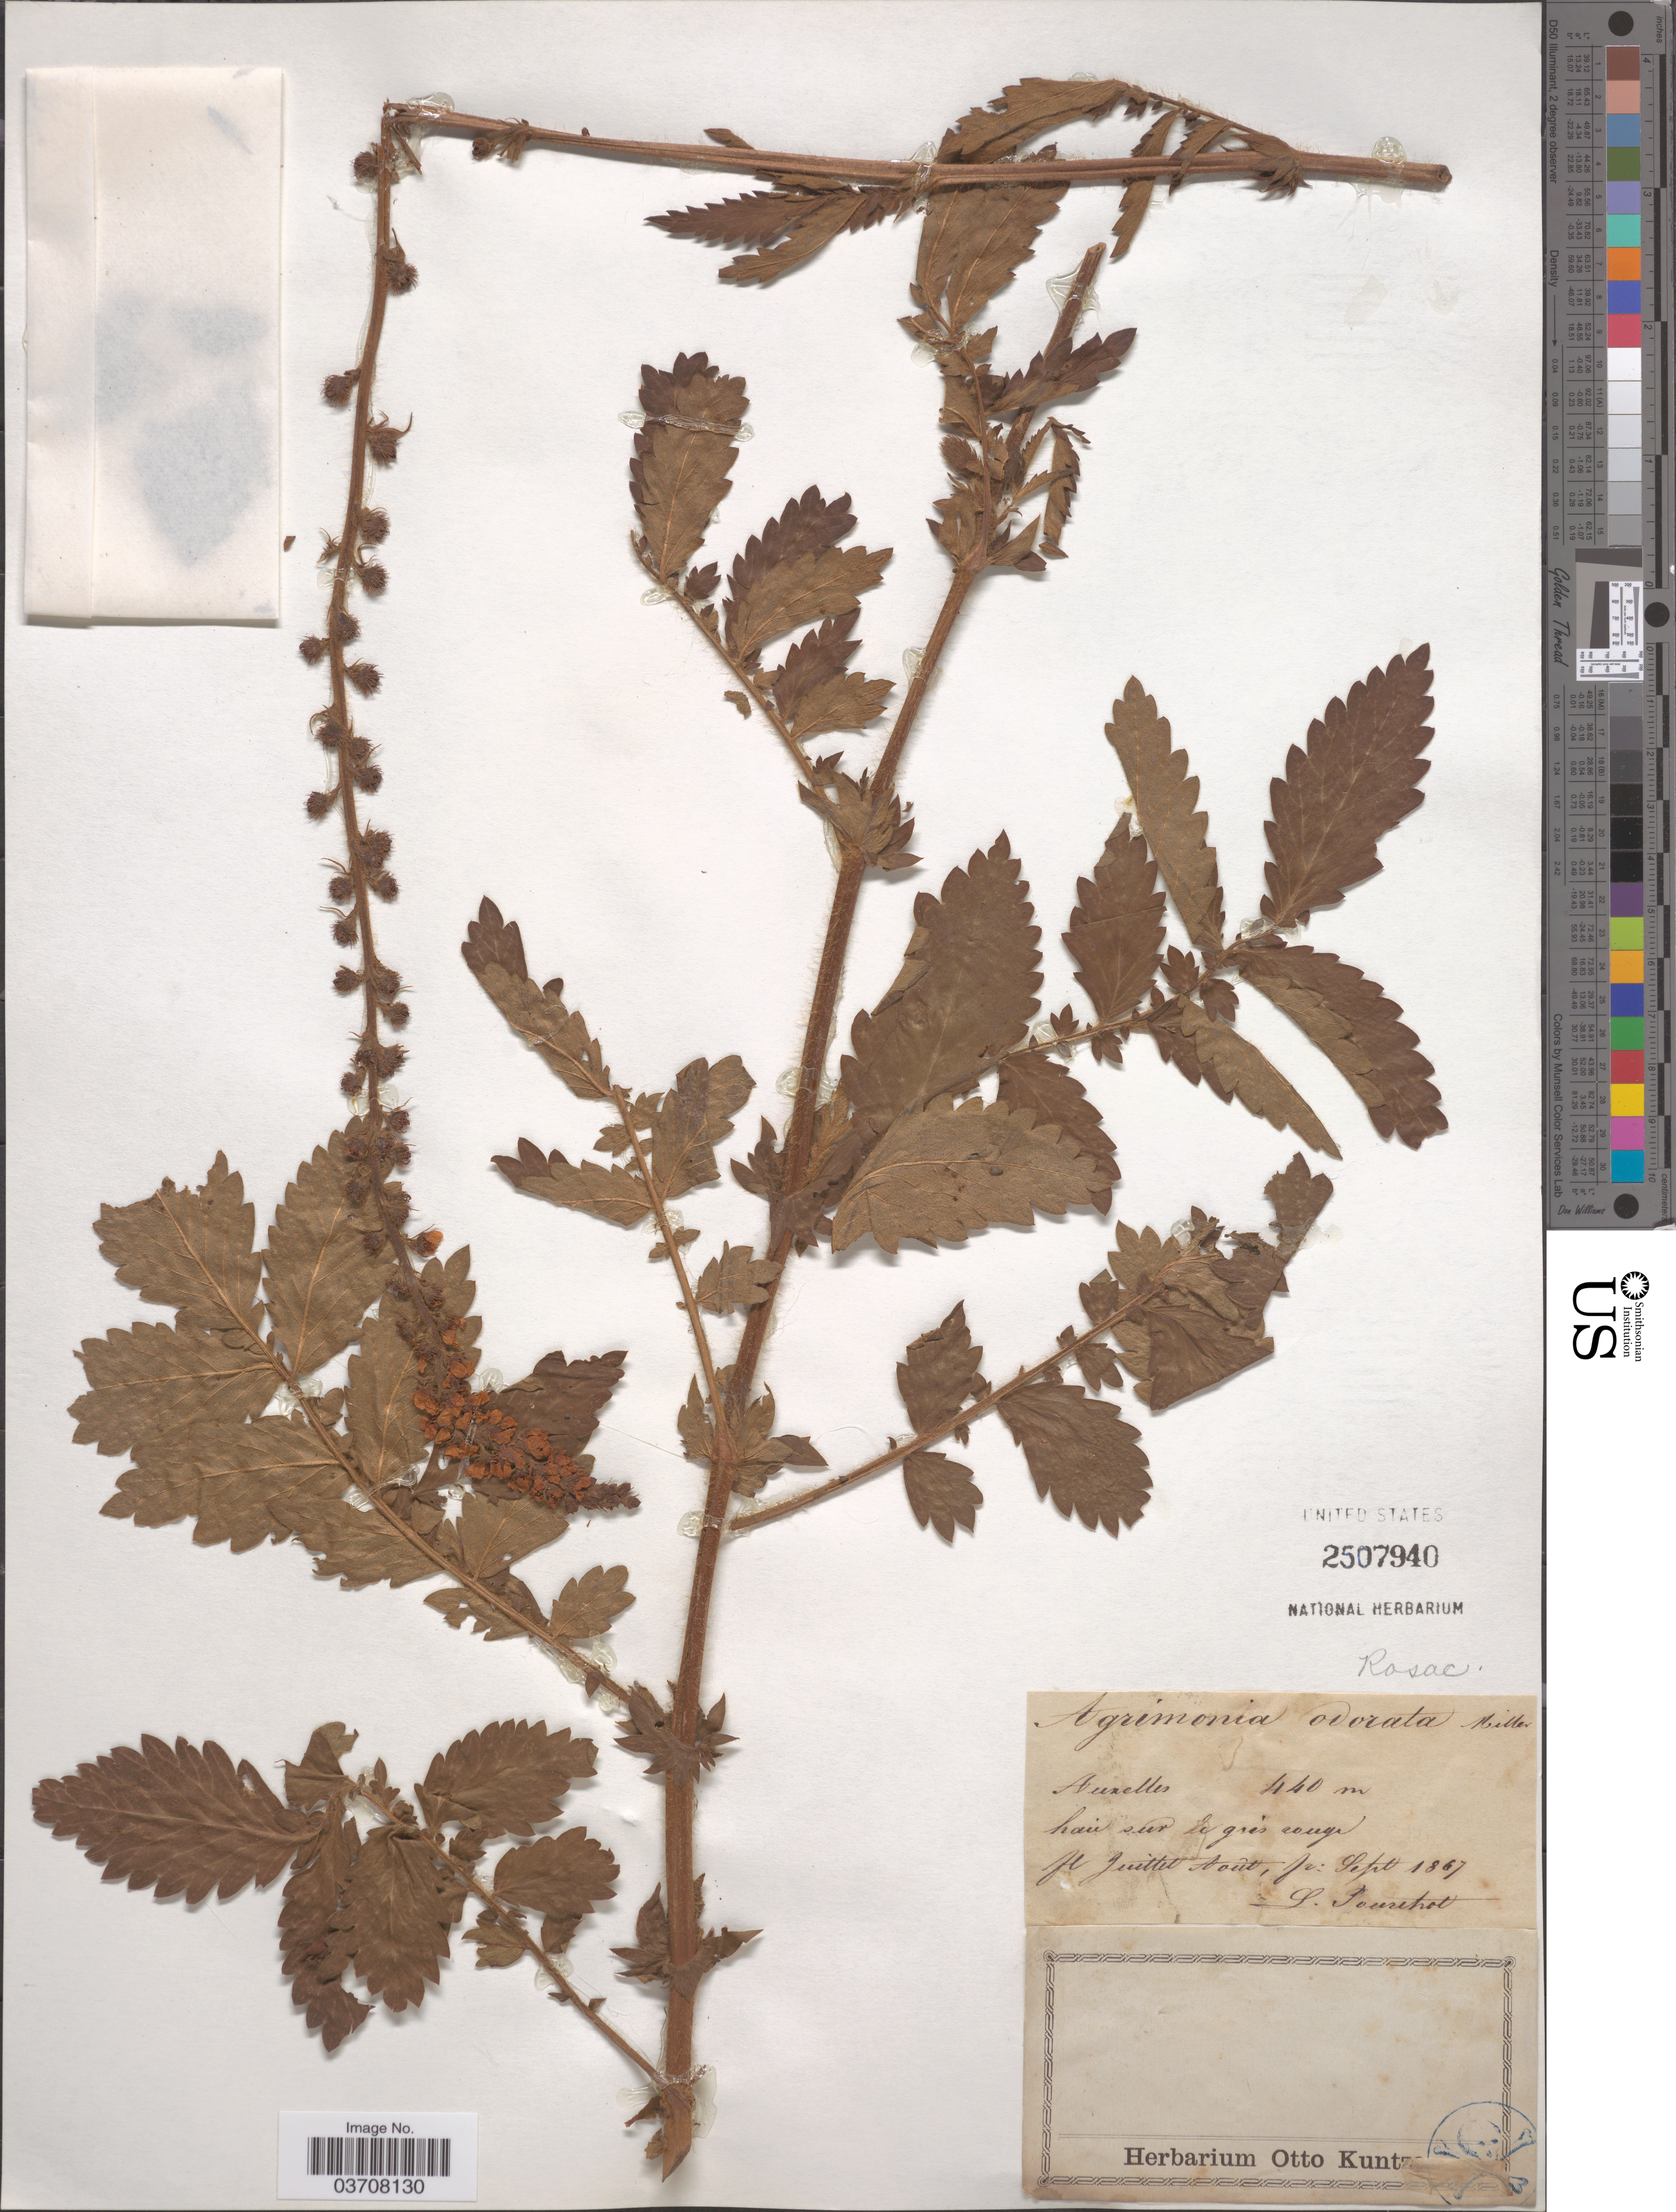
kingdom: Plantae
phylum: Tracheophyta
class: Magnoliopsida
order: Rosales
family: Rosaceae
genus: Agrimonia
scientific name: Agrimonia odorata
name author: Mill.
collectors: L. Pourchot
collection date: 1867-07/1867-09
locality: Auxelles.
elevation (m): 440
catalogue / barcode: US 2507940